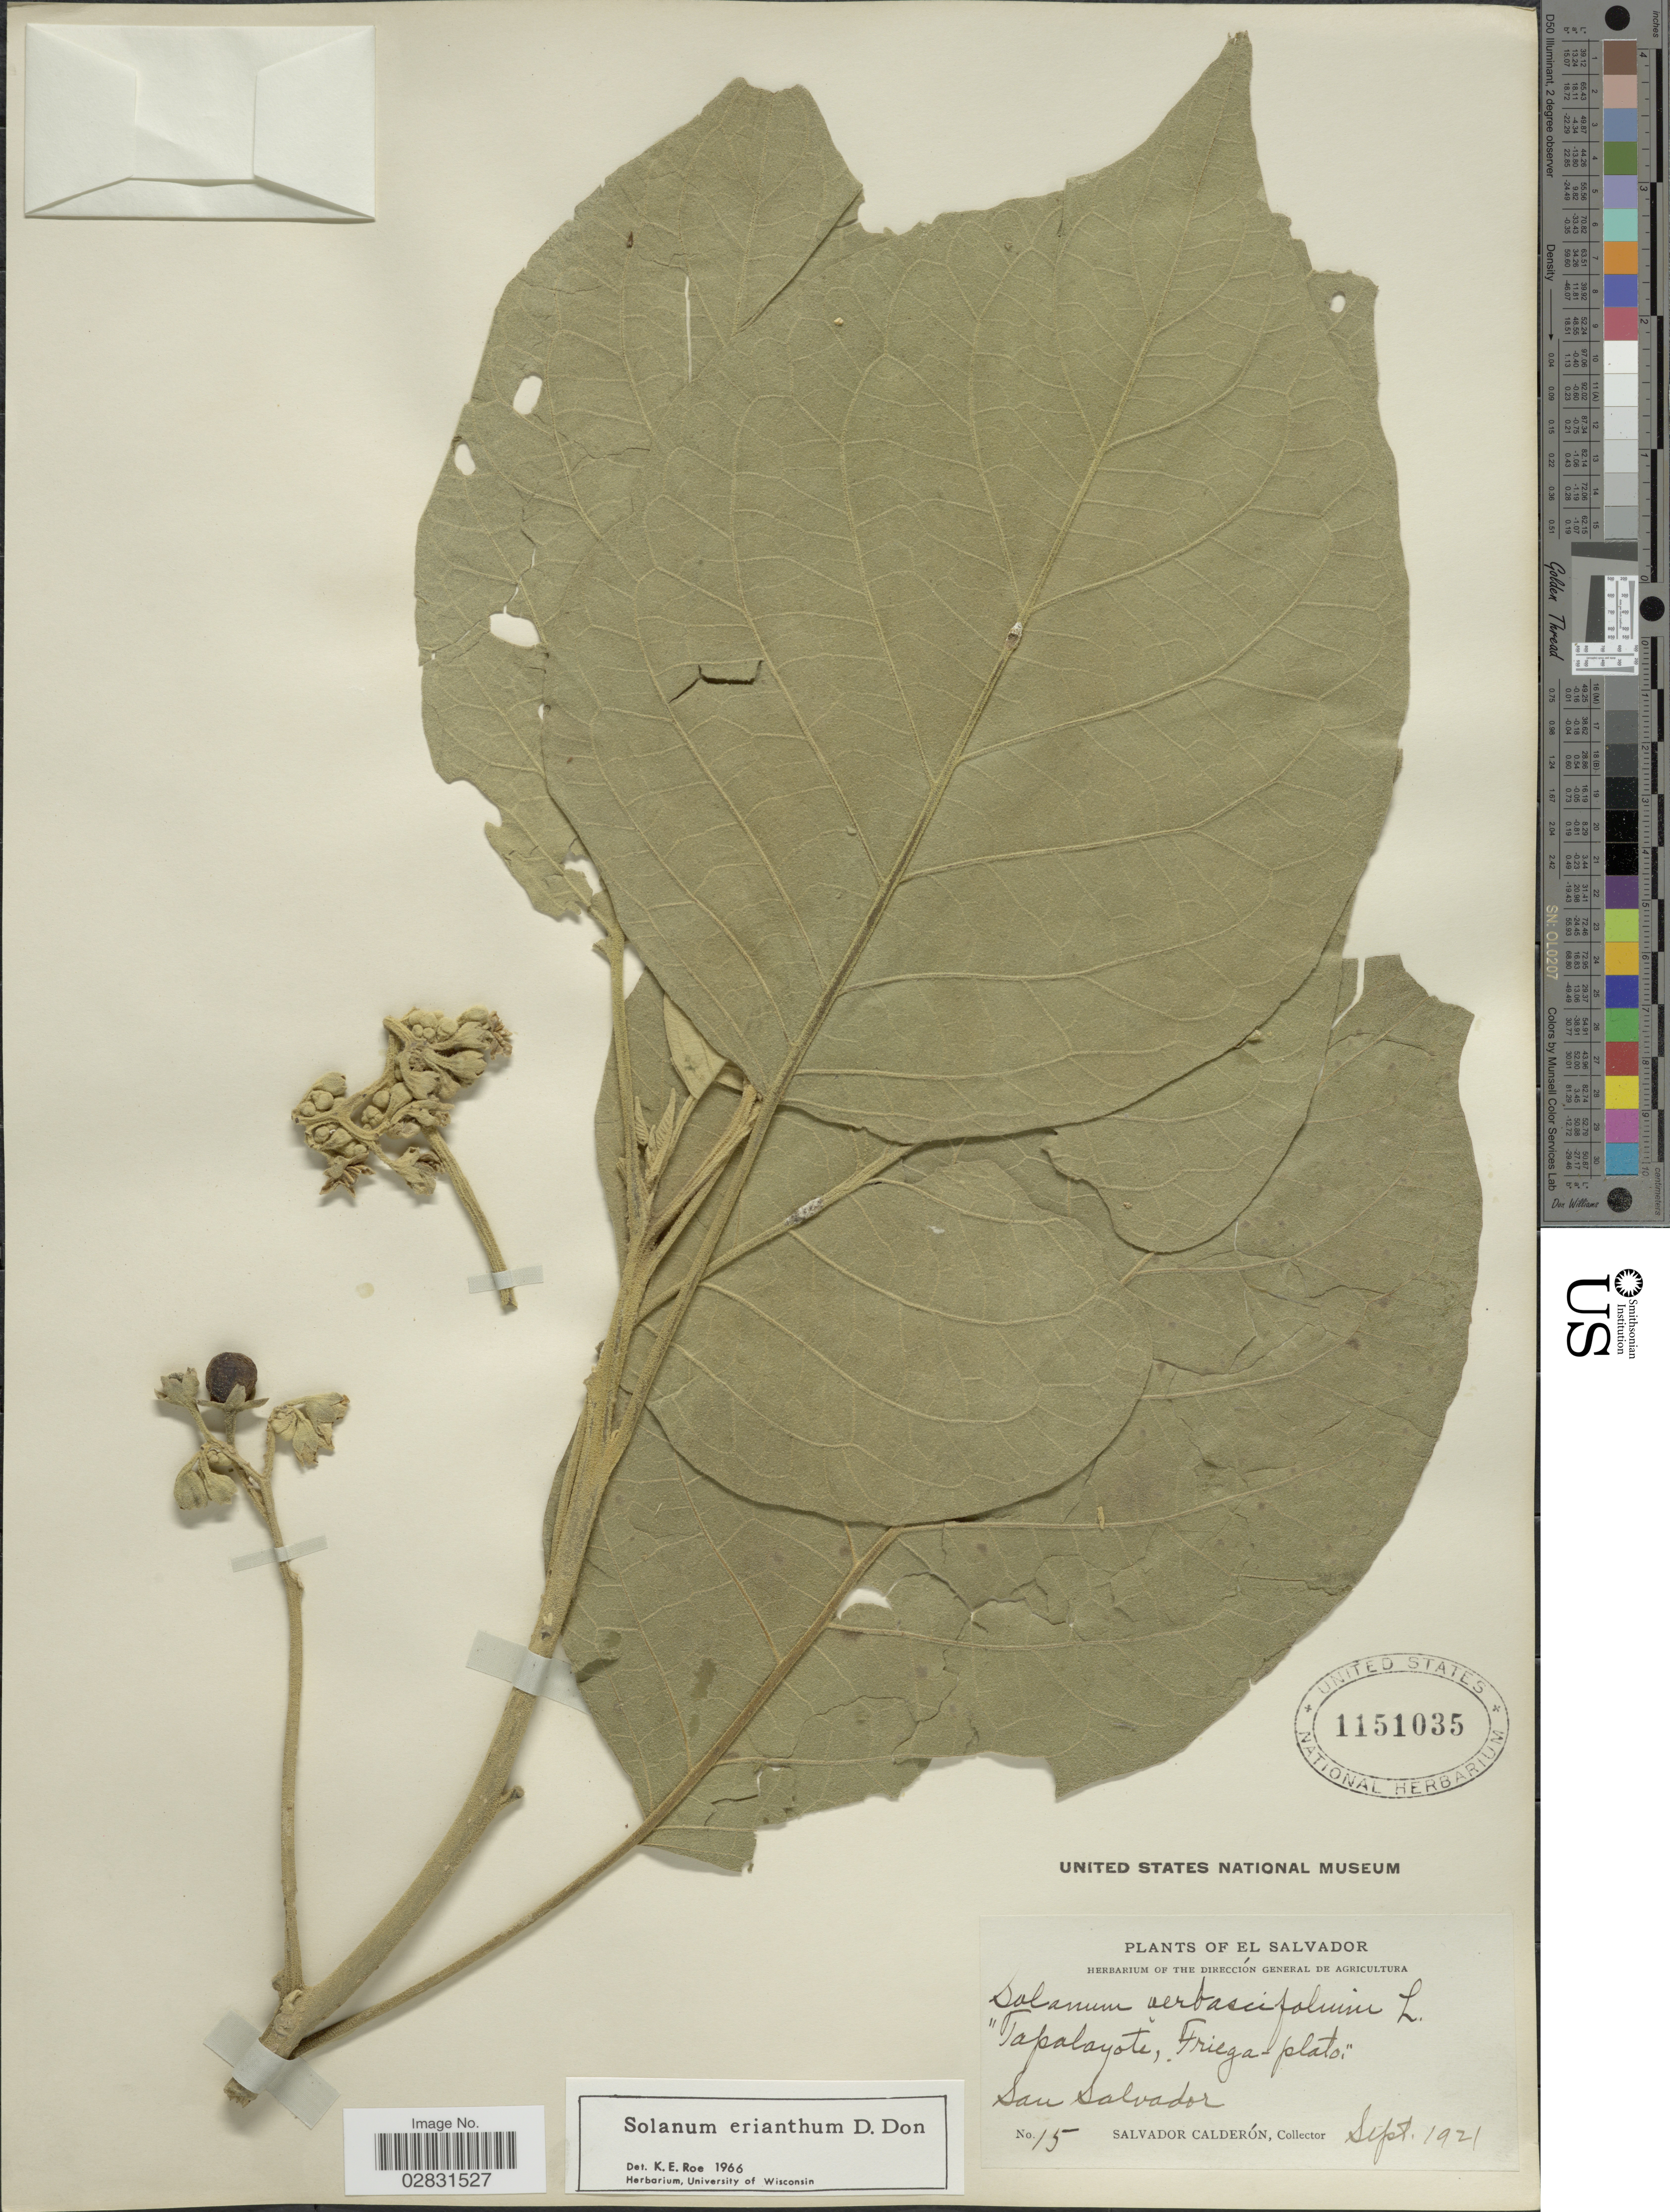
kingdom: Plantae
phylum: Tracheophyta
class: Magnoliopsida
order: Solanales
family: Solanaceae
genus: Solanum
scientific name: Solanum erianthum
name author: D. Don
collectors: S. Calderón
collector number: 15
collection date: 1921-09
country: El Salvador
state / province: San Salvador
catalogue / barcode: US 1151035